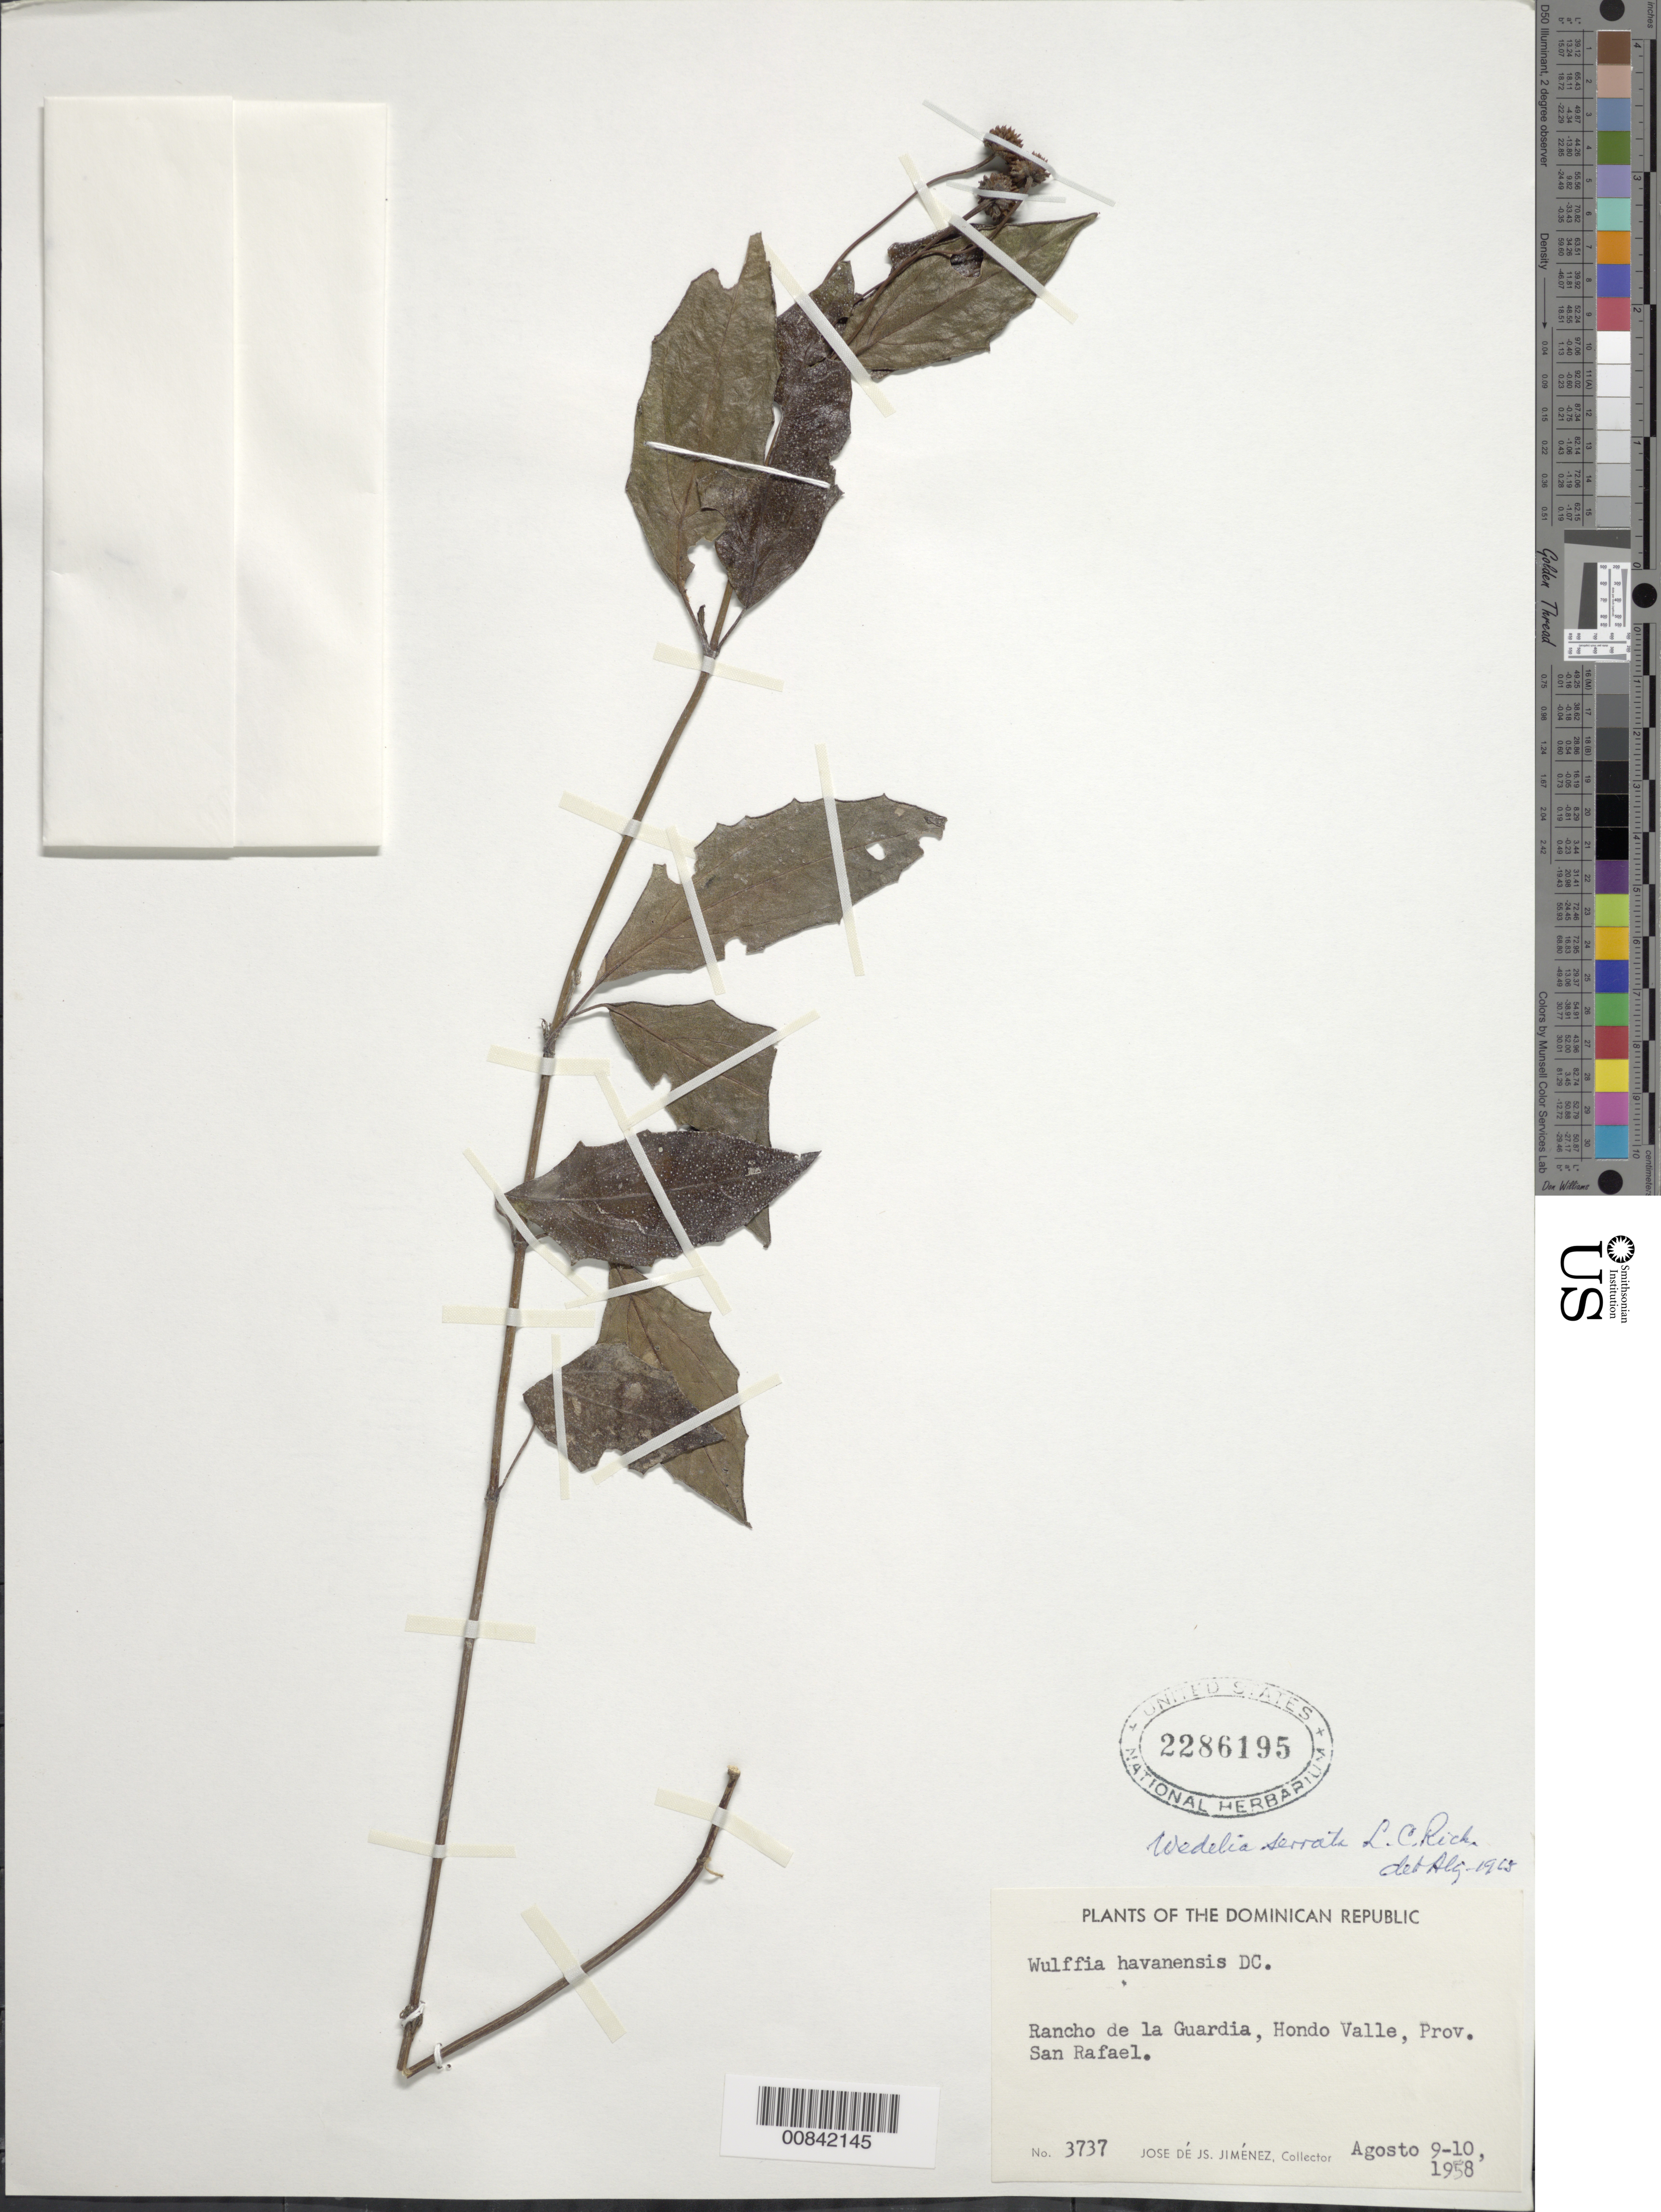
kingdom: Plantae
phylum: Tracheophyta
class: Magnoliopsida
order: Asterales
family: Asteraceae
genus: Wedelia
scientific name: Wedelia serrata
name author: Rich.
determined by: Liogier, Alain H.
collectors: J. J. Jiménez Almonte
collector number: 3737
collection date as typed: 09 Aug 1958 to 10 Aug 1958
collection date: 1958-08-09/1958-08-10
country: Dominican Republic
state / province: Elias Piña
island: Hispaniola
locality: Rancho de la Guardia, Hondo Valle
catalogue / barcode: US 2286195